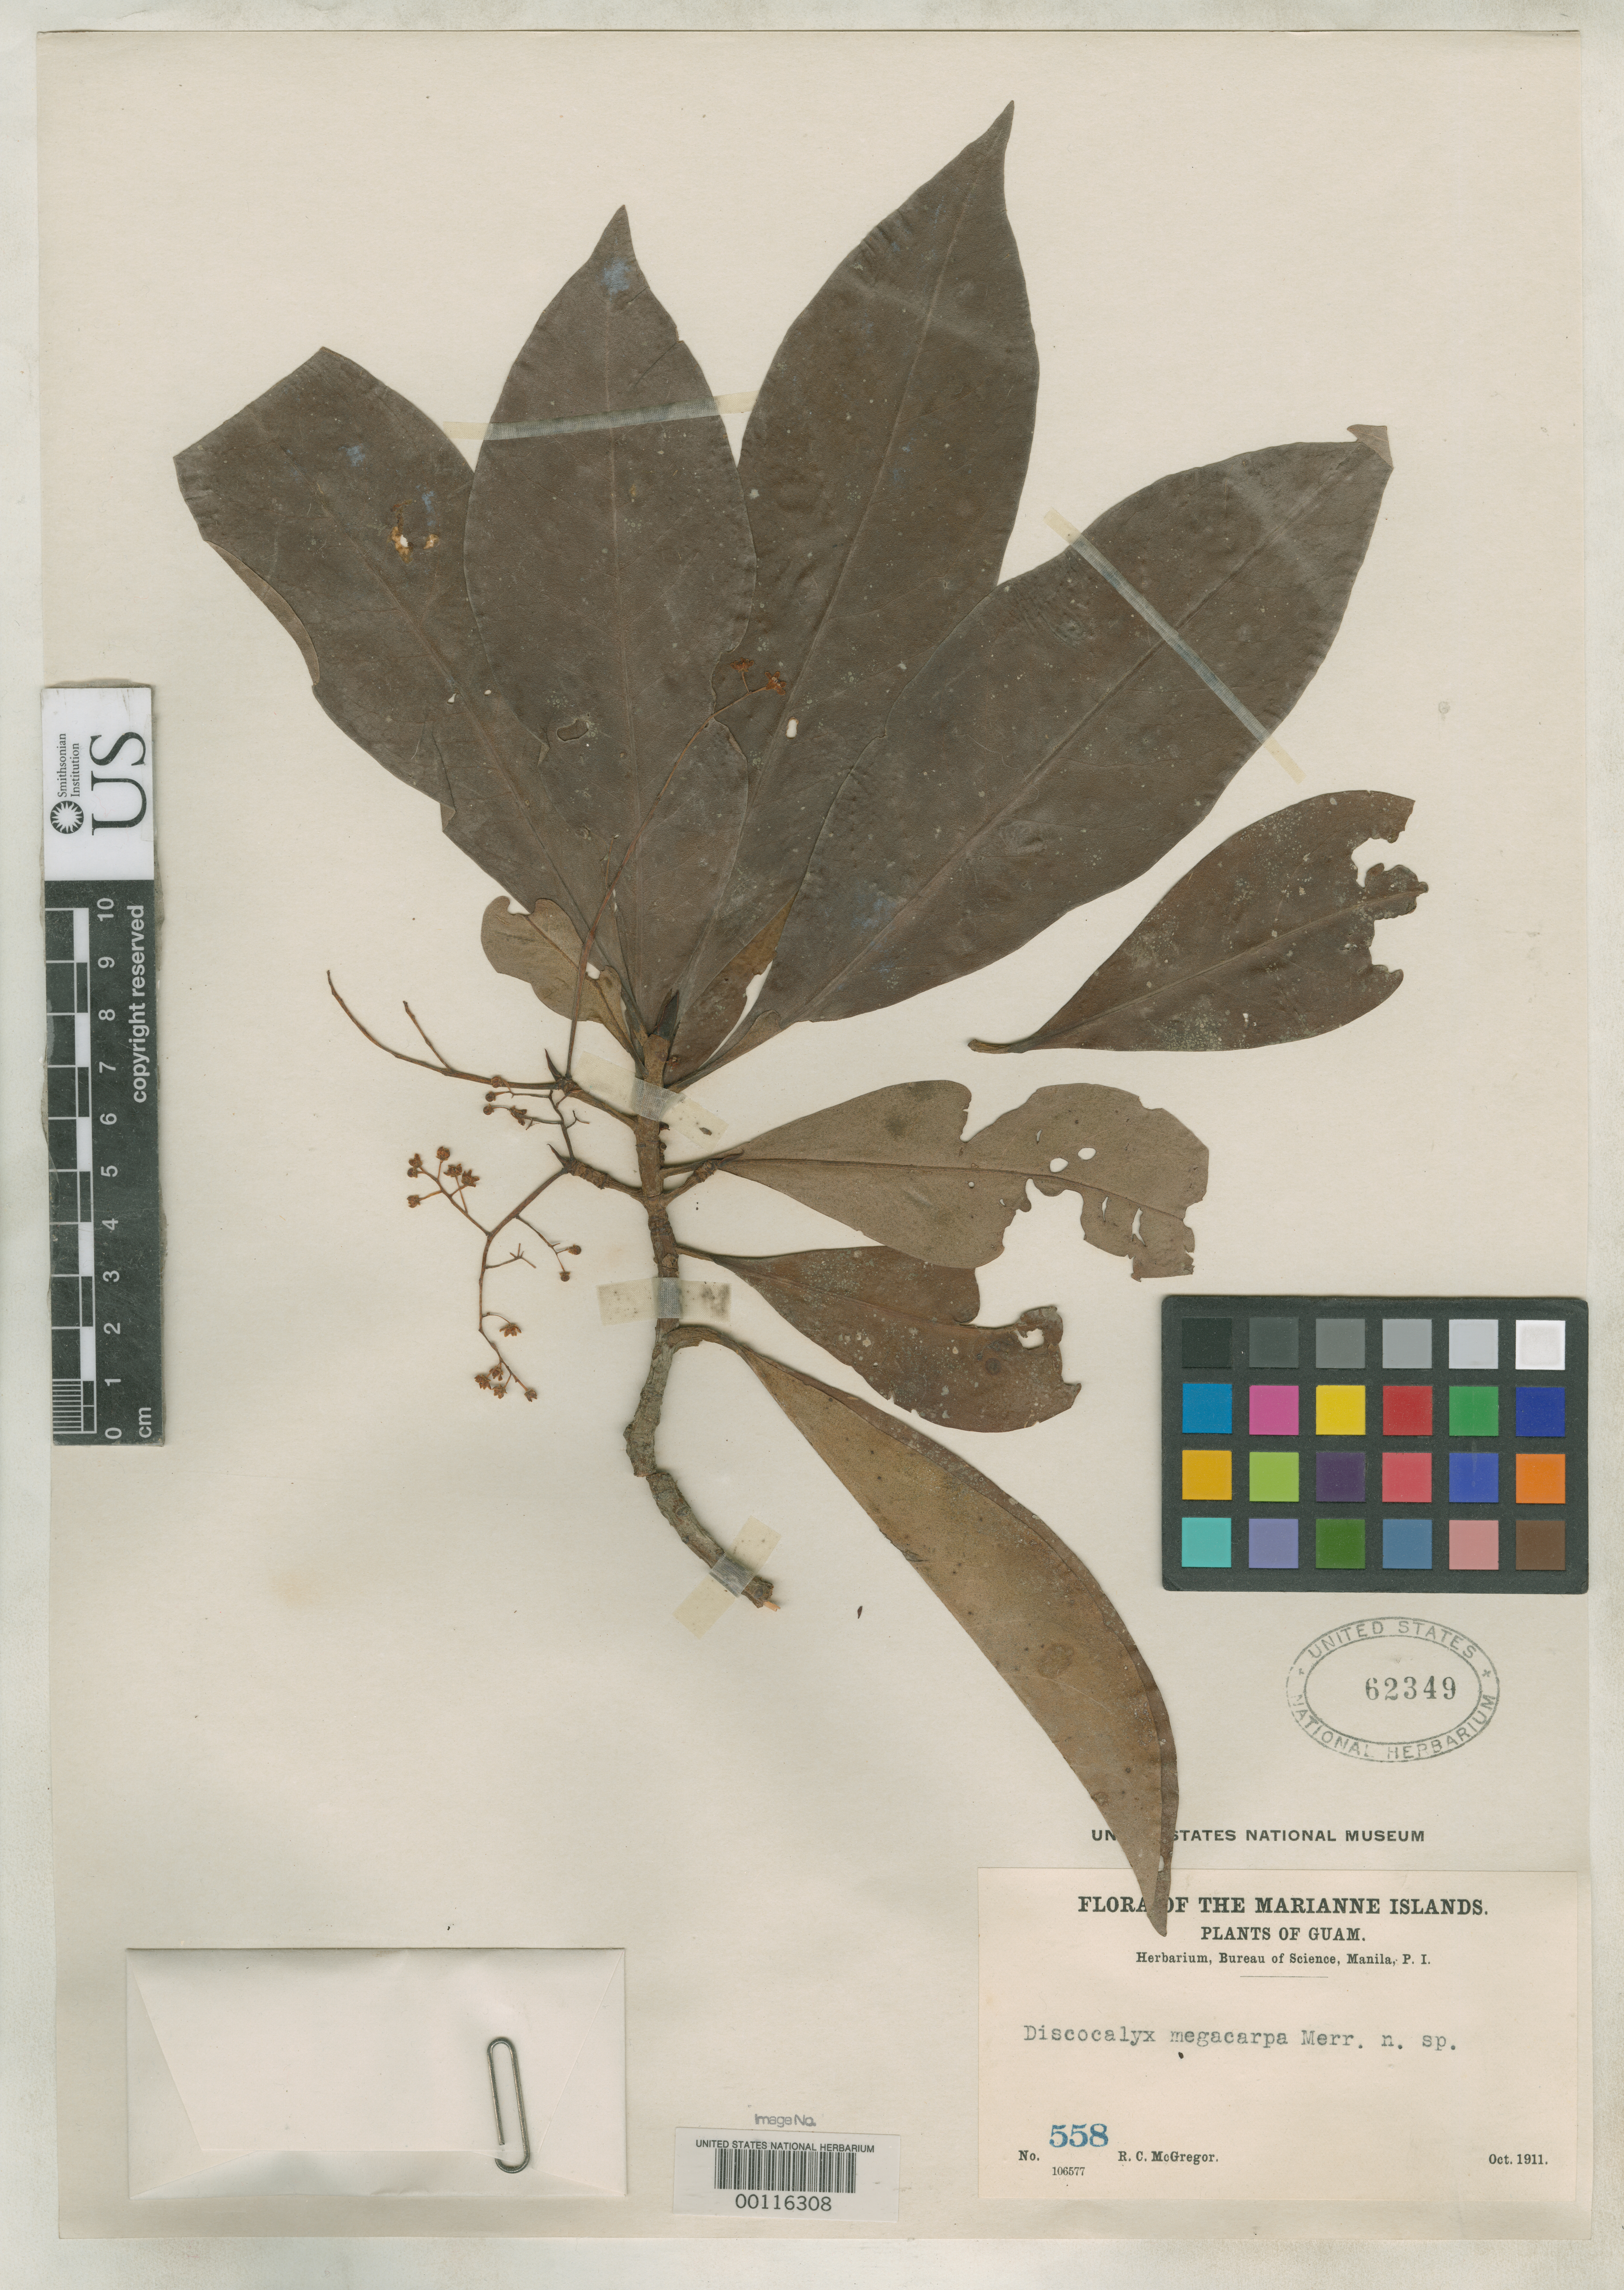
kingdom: Plantae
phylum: Tracheophyta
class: Magnoliopsida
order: Ericales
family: Primulaceae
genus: Discocalyx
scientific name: Discocalyx megacarpa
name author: Merr.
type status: Type Collection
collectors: R. C. McGregor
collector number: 558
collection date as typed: Oct 1921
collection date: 1921-10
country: Guam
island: Guam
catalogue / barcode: US 62349